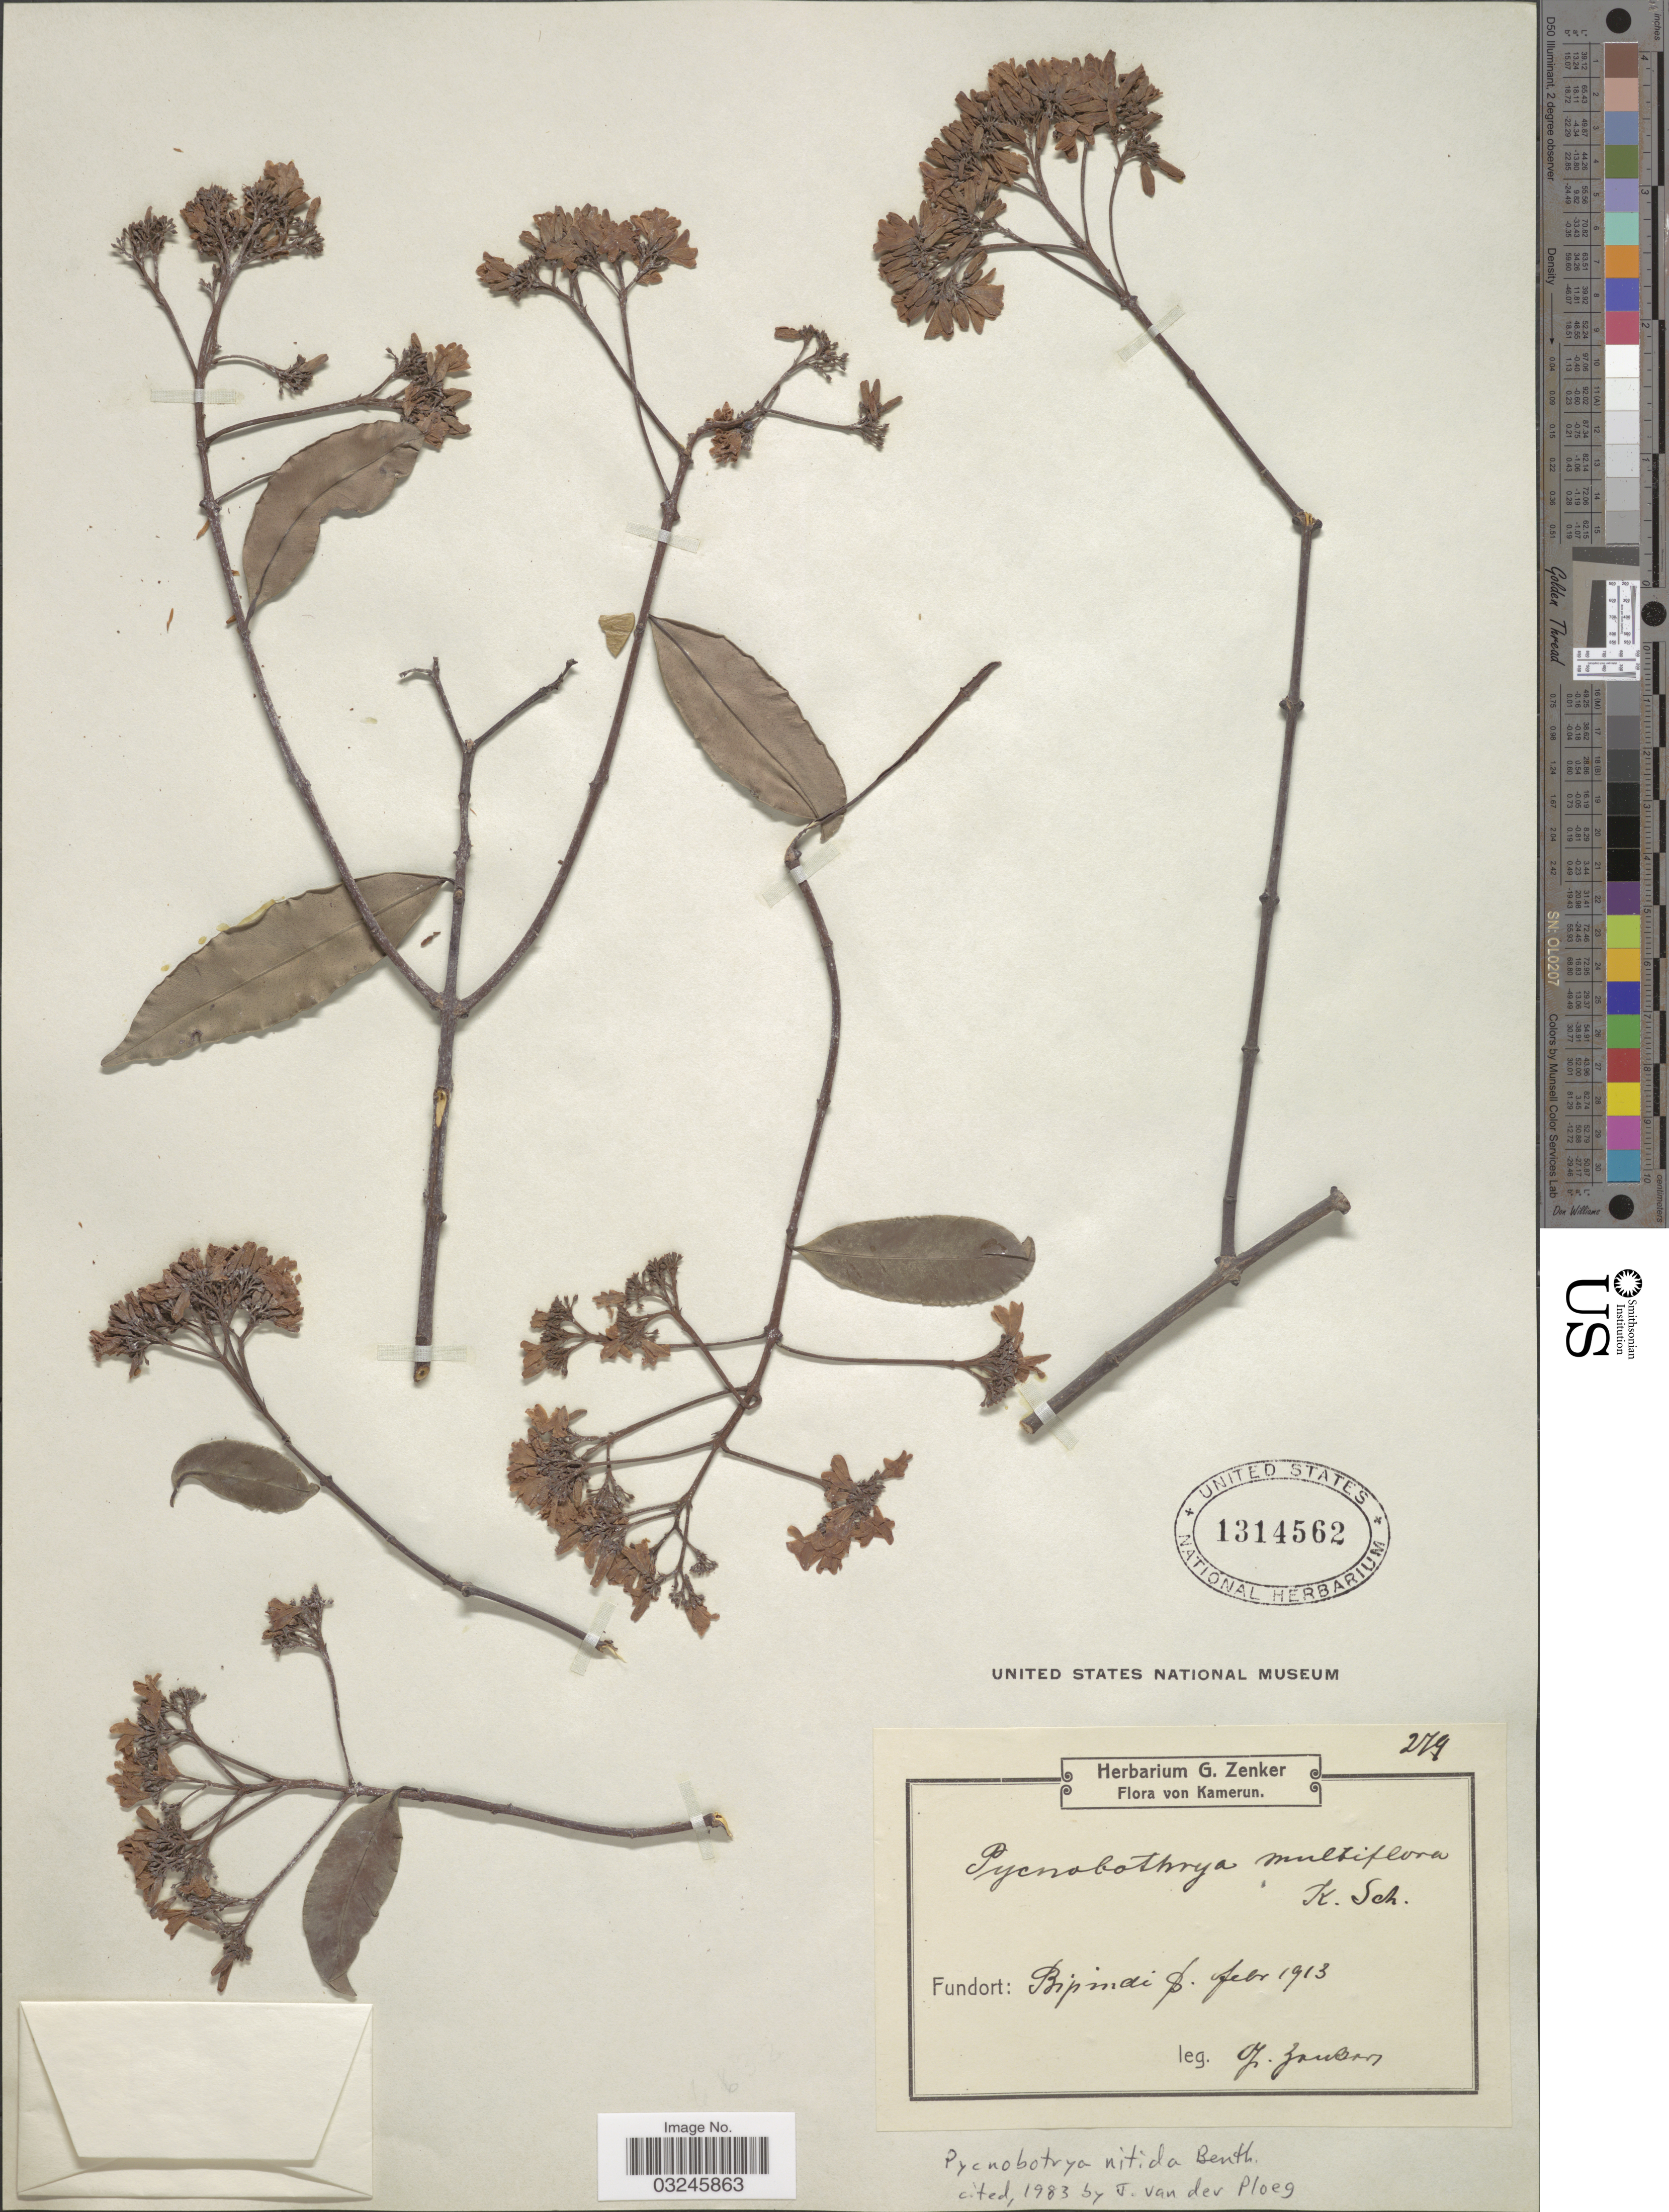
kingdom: Plantae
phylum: Tracheophyta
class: Magnoliopsida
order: Gentianales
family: Apocynaceae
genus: Pycnobotrya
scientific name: Pycnobotrya nitida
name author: Benth.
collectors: G. A. Zenker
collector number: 279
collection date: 1913-02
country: Cameroon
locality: Bipindi.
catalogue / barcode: US 1314562